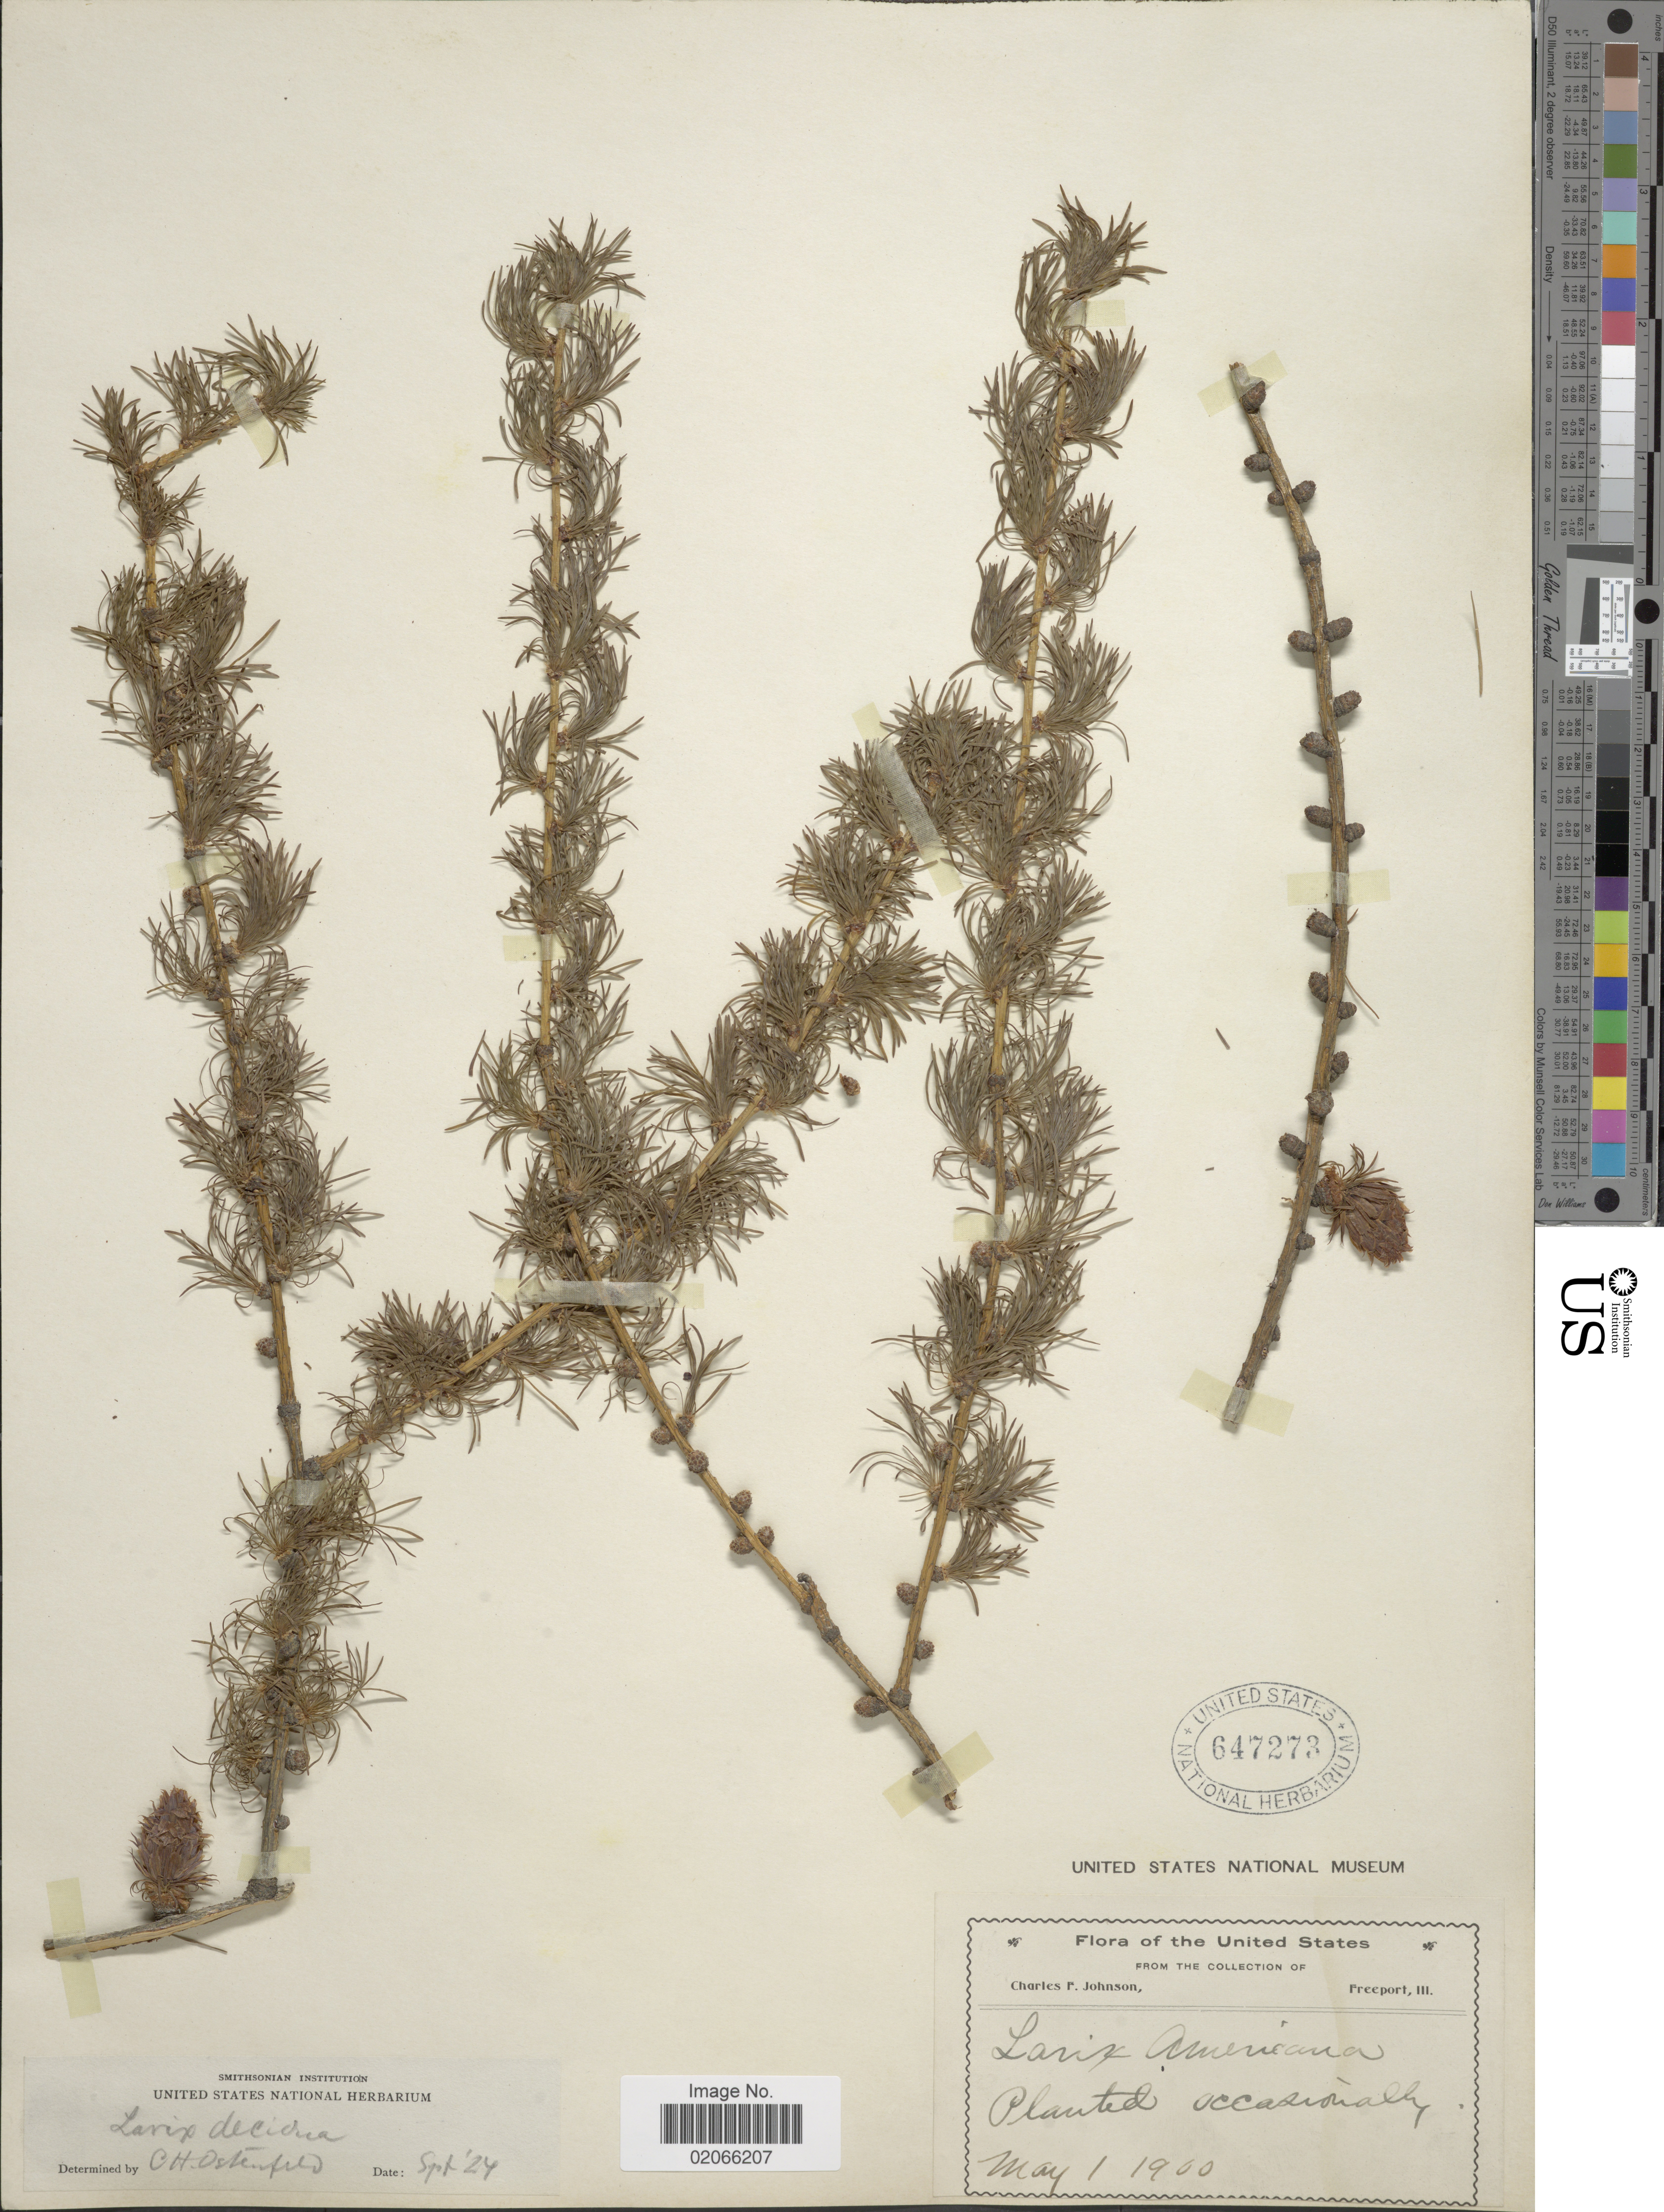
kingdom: Plantae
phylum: Tracheophyta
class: Pinopsida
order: Pinales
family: Pinaceae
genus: Larix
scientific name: Larix decidua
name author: Mill.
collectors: C. F. Johnson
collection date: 1900-05-01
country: United States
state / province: Illinois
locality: Freeport, Ill.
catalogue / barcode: US 647273